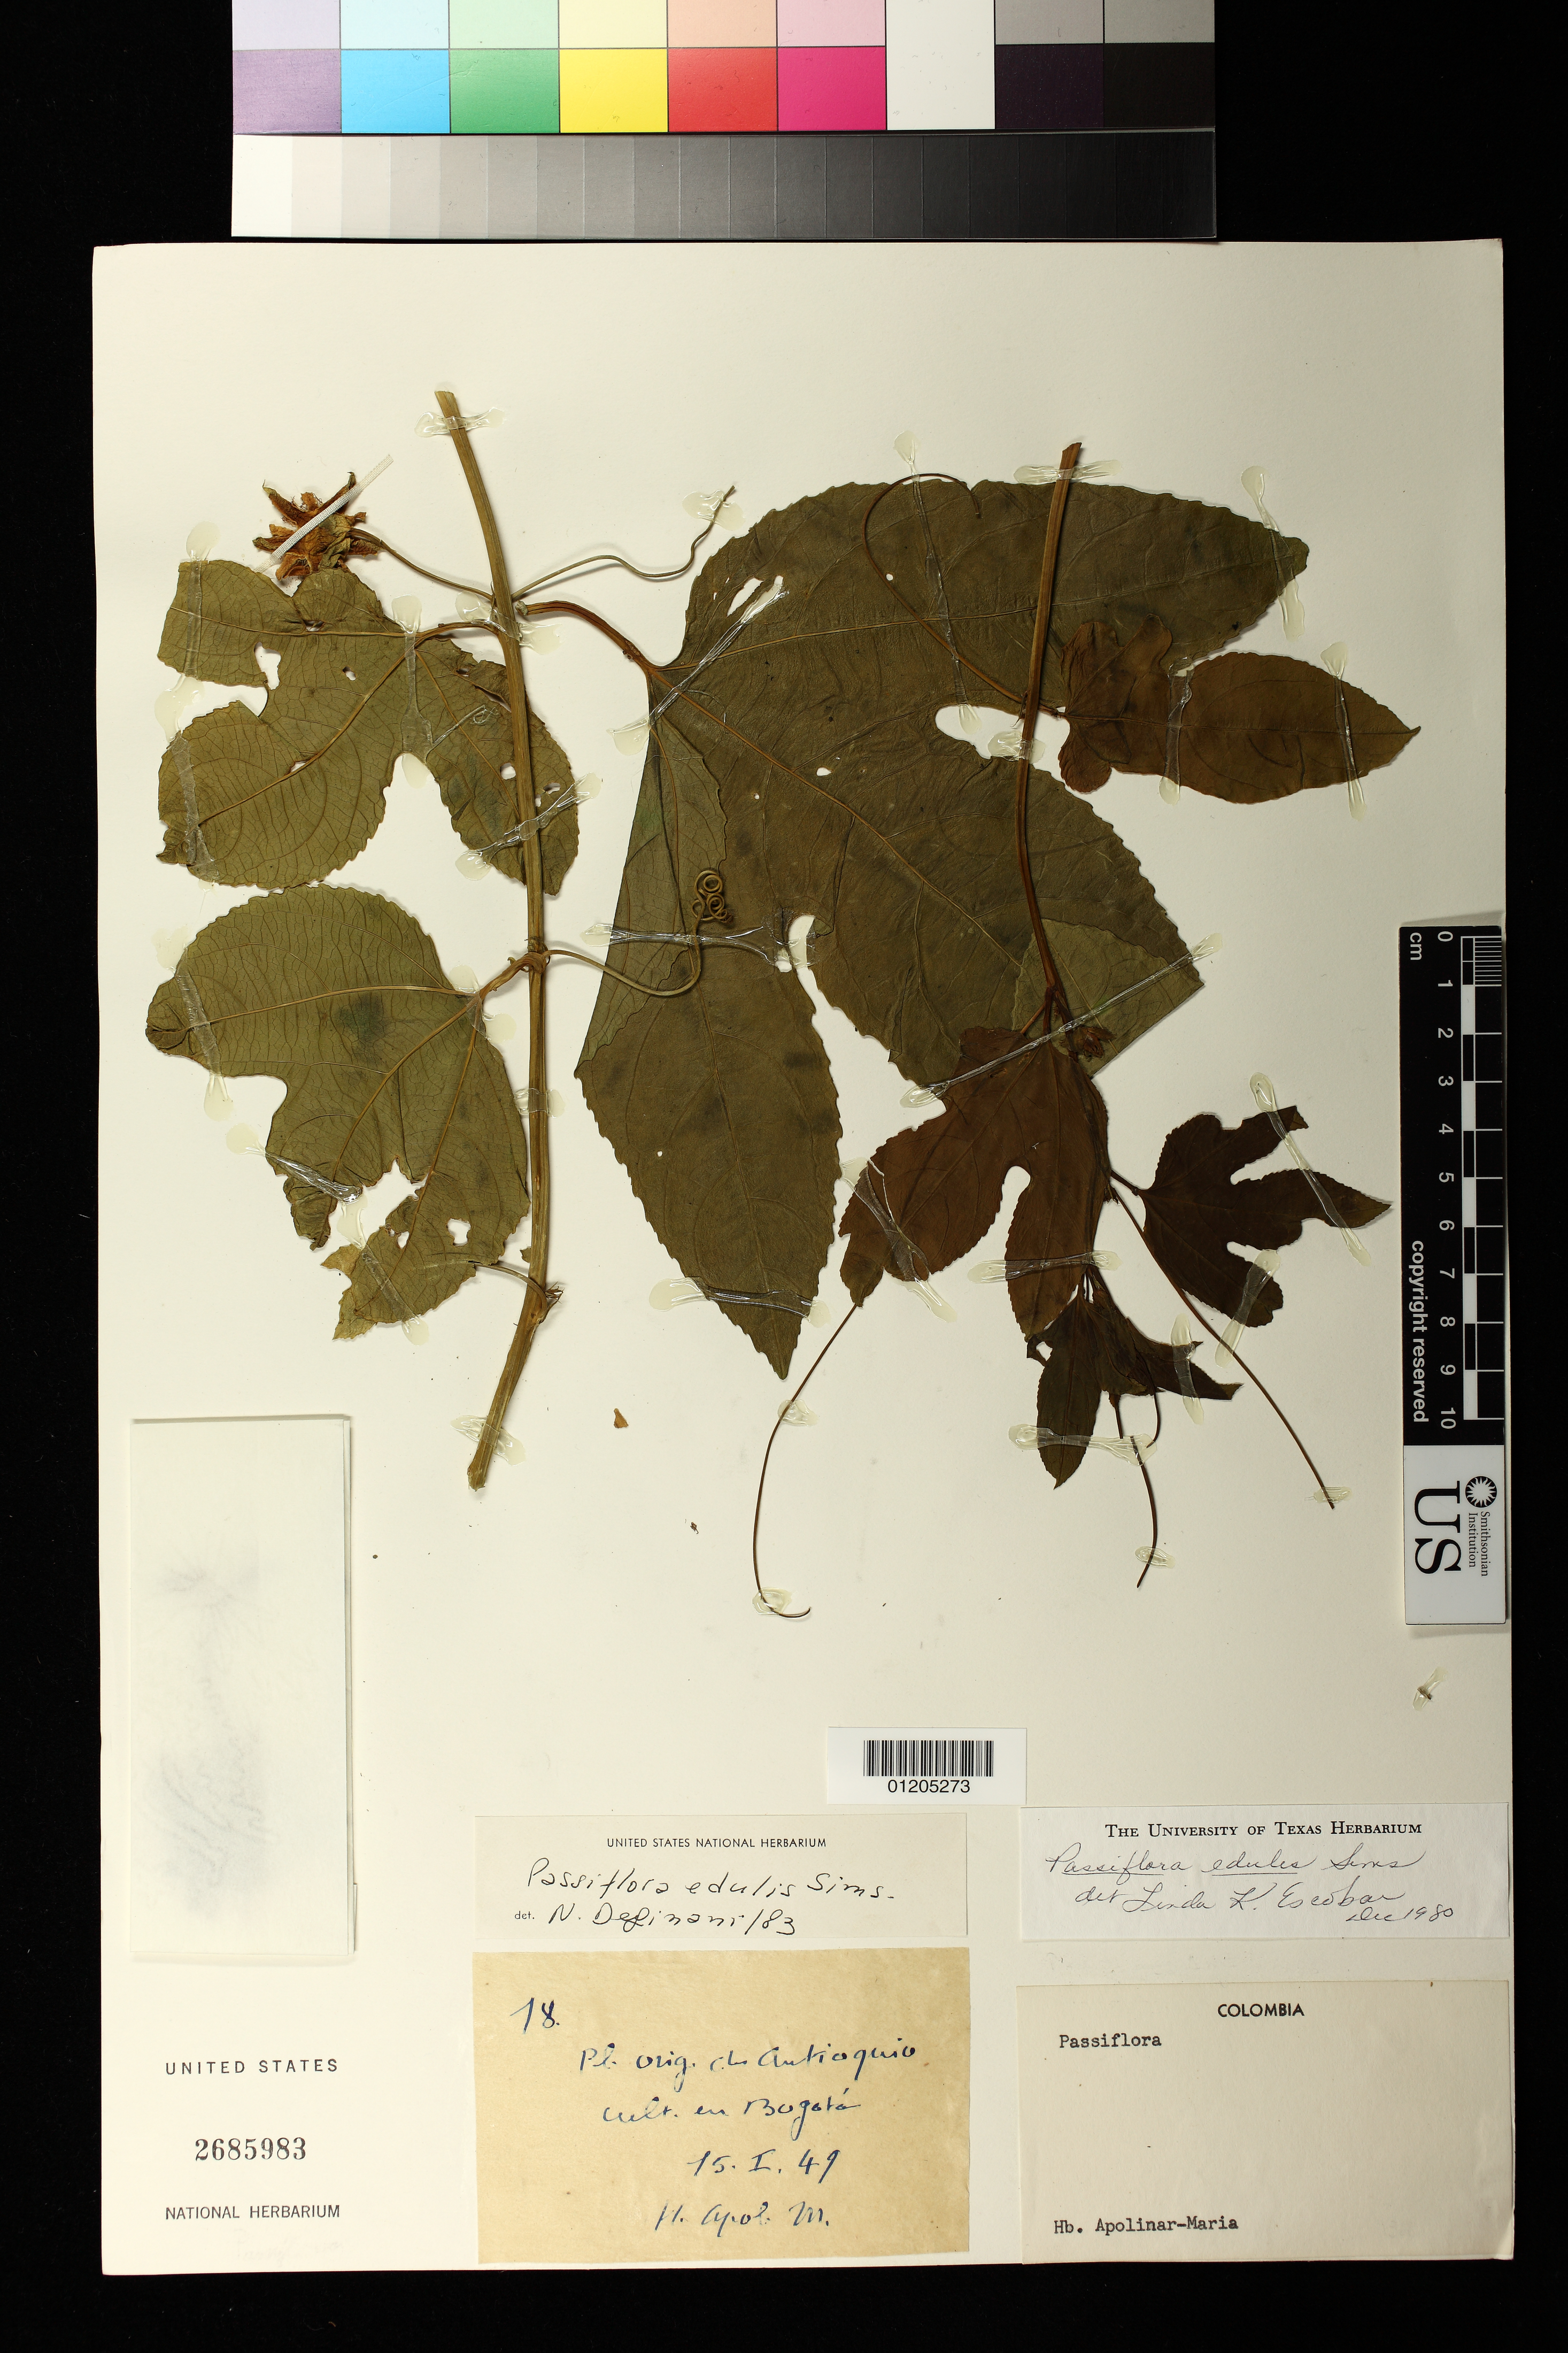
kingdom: Plantae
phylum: Tracheophyta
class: Magnoliopsida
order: Malpighiales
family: Passifloraceae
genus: Passiflora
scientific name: Passiflora edulis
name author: Sims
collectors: B. Apolinar-Maria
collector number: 18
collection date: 1949-01-15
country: Colombia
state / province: Bogota D.C.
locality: cult. En Bogota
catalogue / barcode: US 2685983